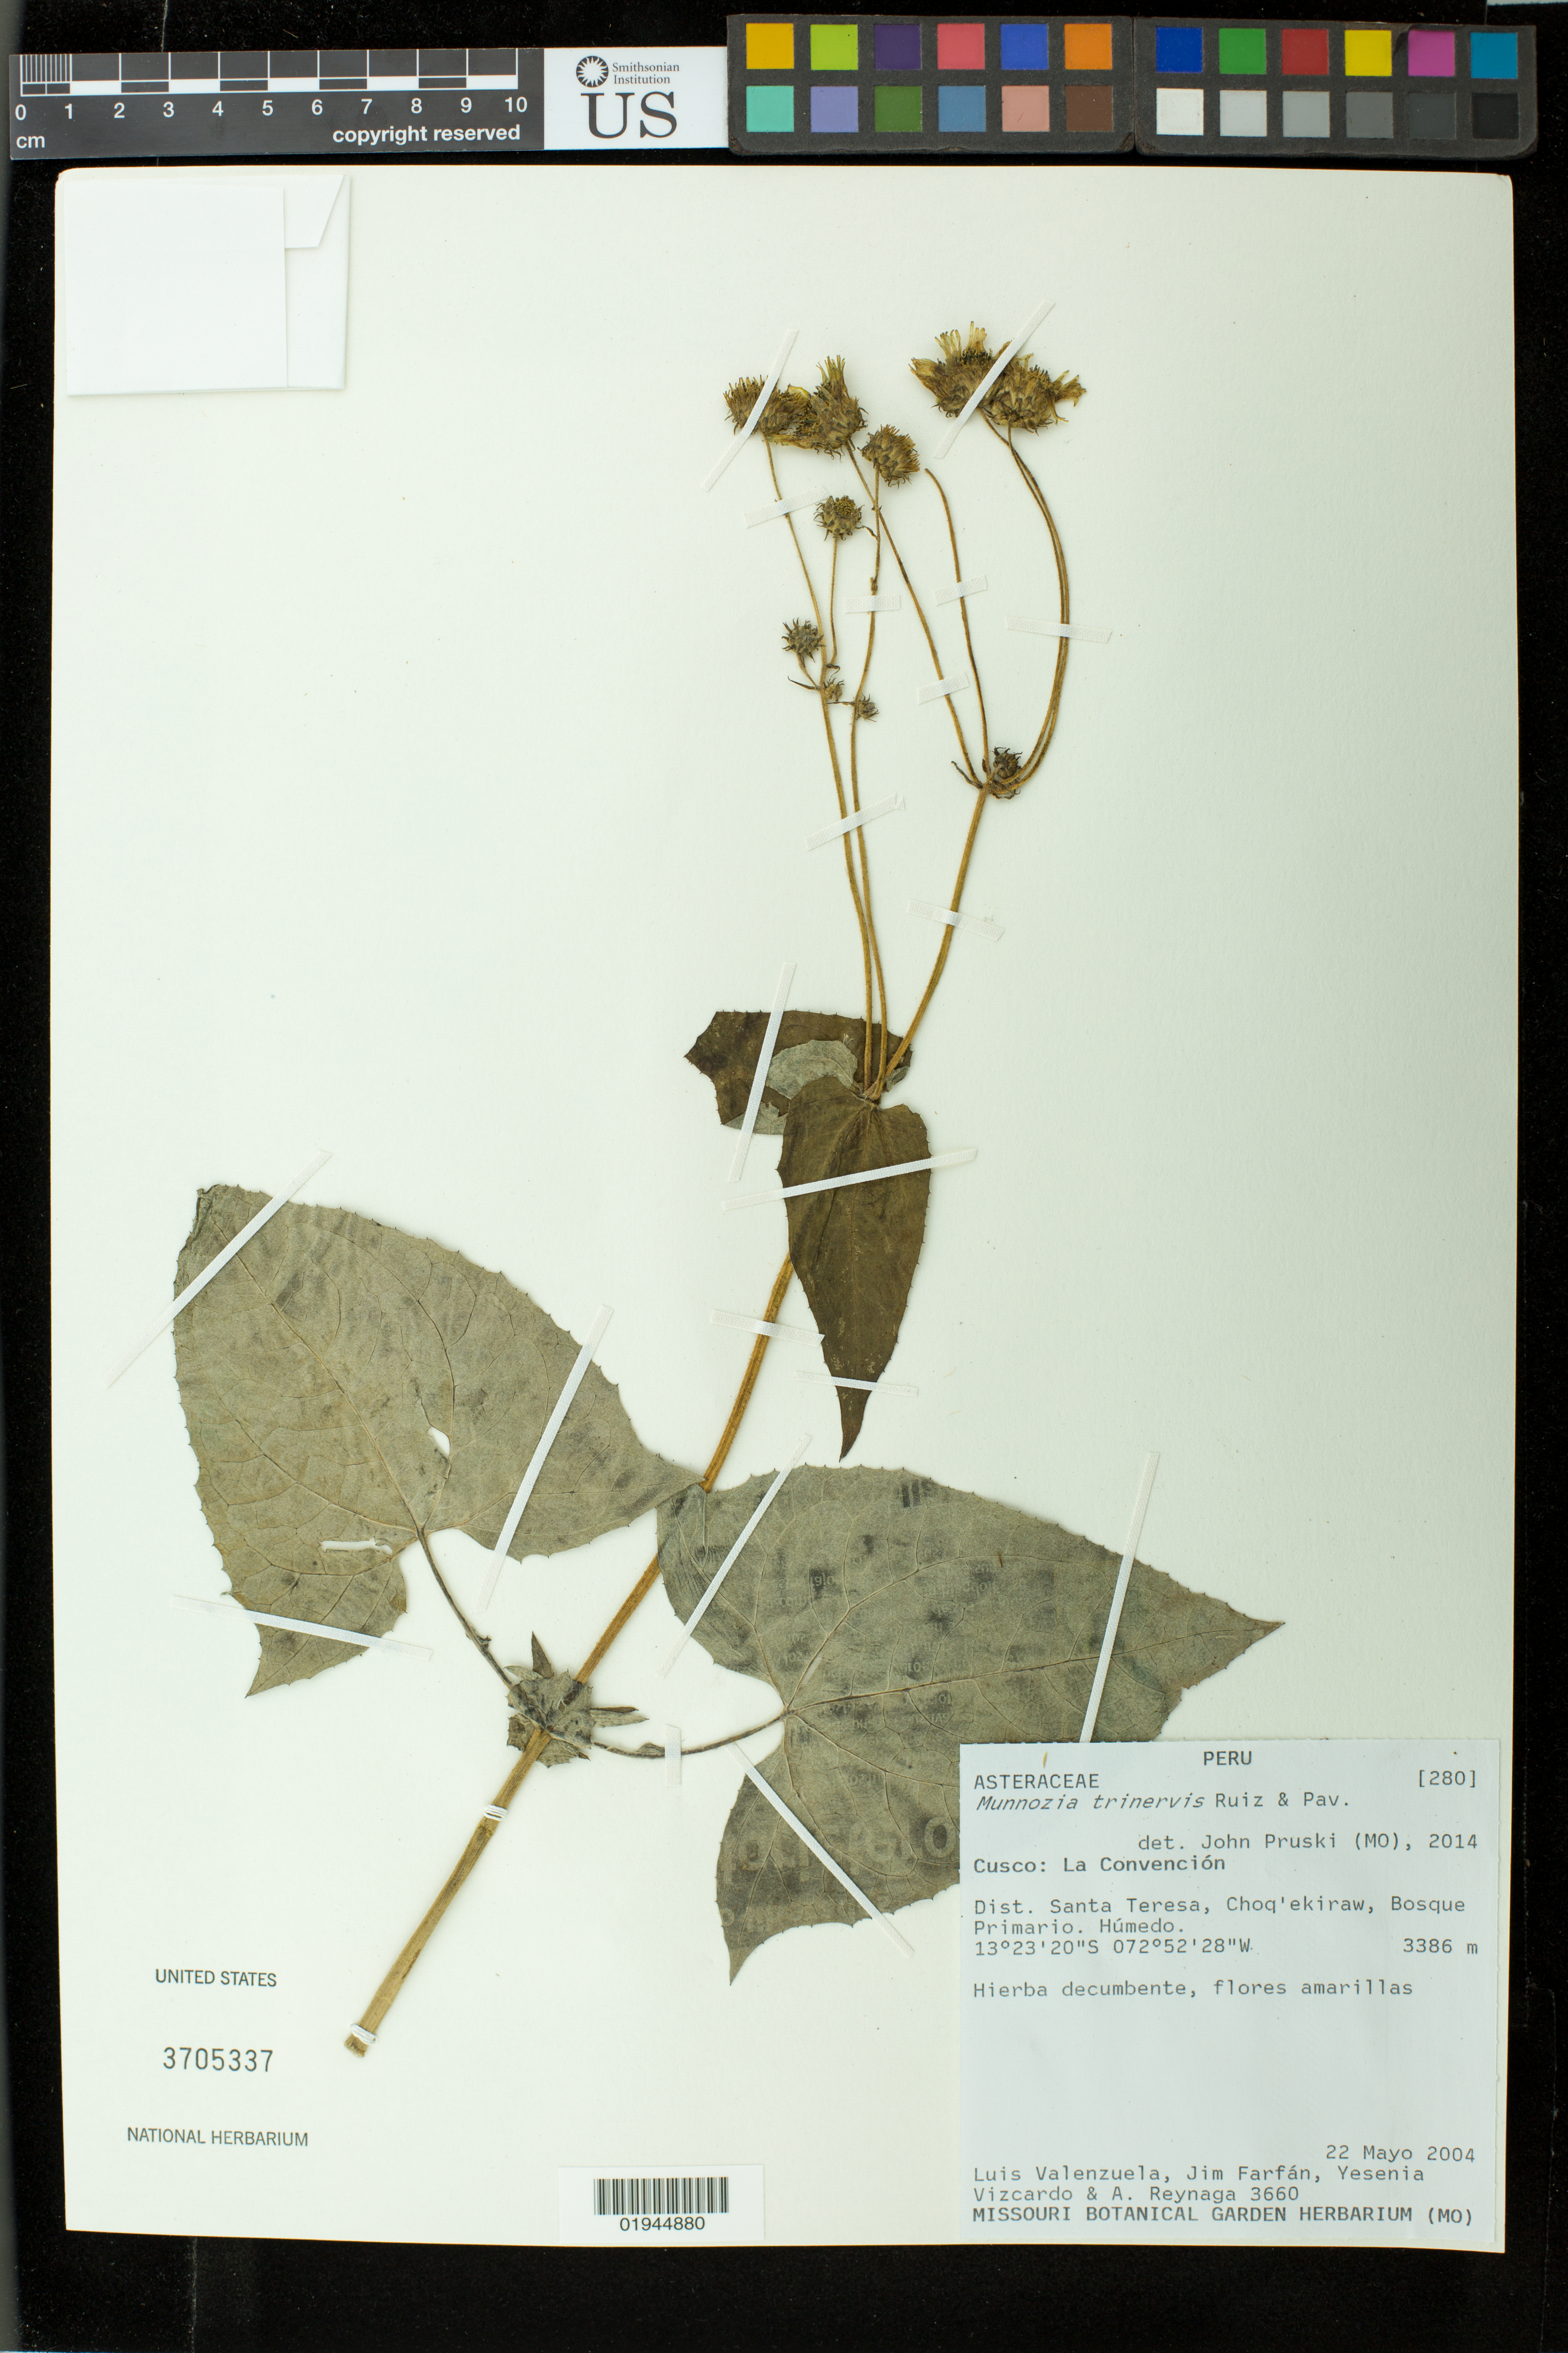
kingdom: Plantae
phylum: Tracheophyta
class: Magnoliopsida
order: Asterales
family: Asteraceae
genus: Munnozia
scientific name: Munnozia trinervis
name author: Ruiz & Pav.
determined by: Pruski, J. F.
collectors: L. Valenzuela, J. Farfán, Y. Vizxardo & A. Reynaga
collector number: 3660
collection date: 2004-05-22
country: Peru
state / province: Cusco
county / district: La Convención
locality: Dist. Santa Teresa, Choq'ekiraw.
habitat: bosque primario, humedo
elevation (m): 3386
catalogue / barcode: US 3705337